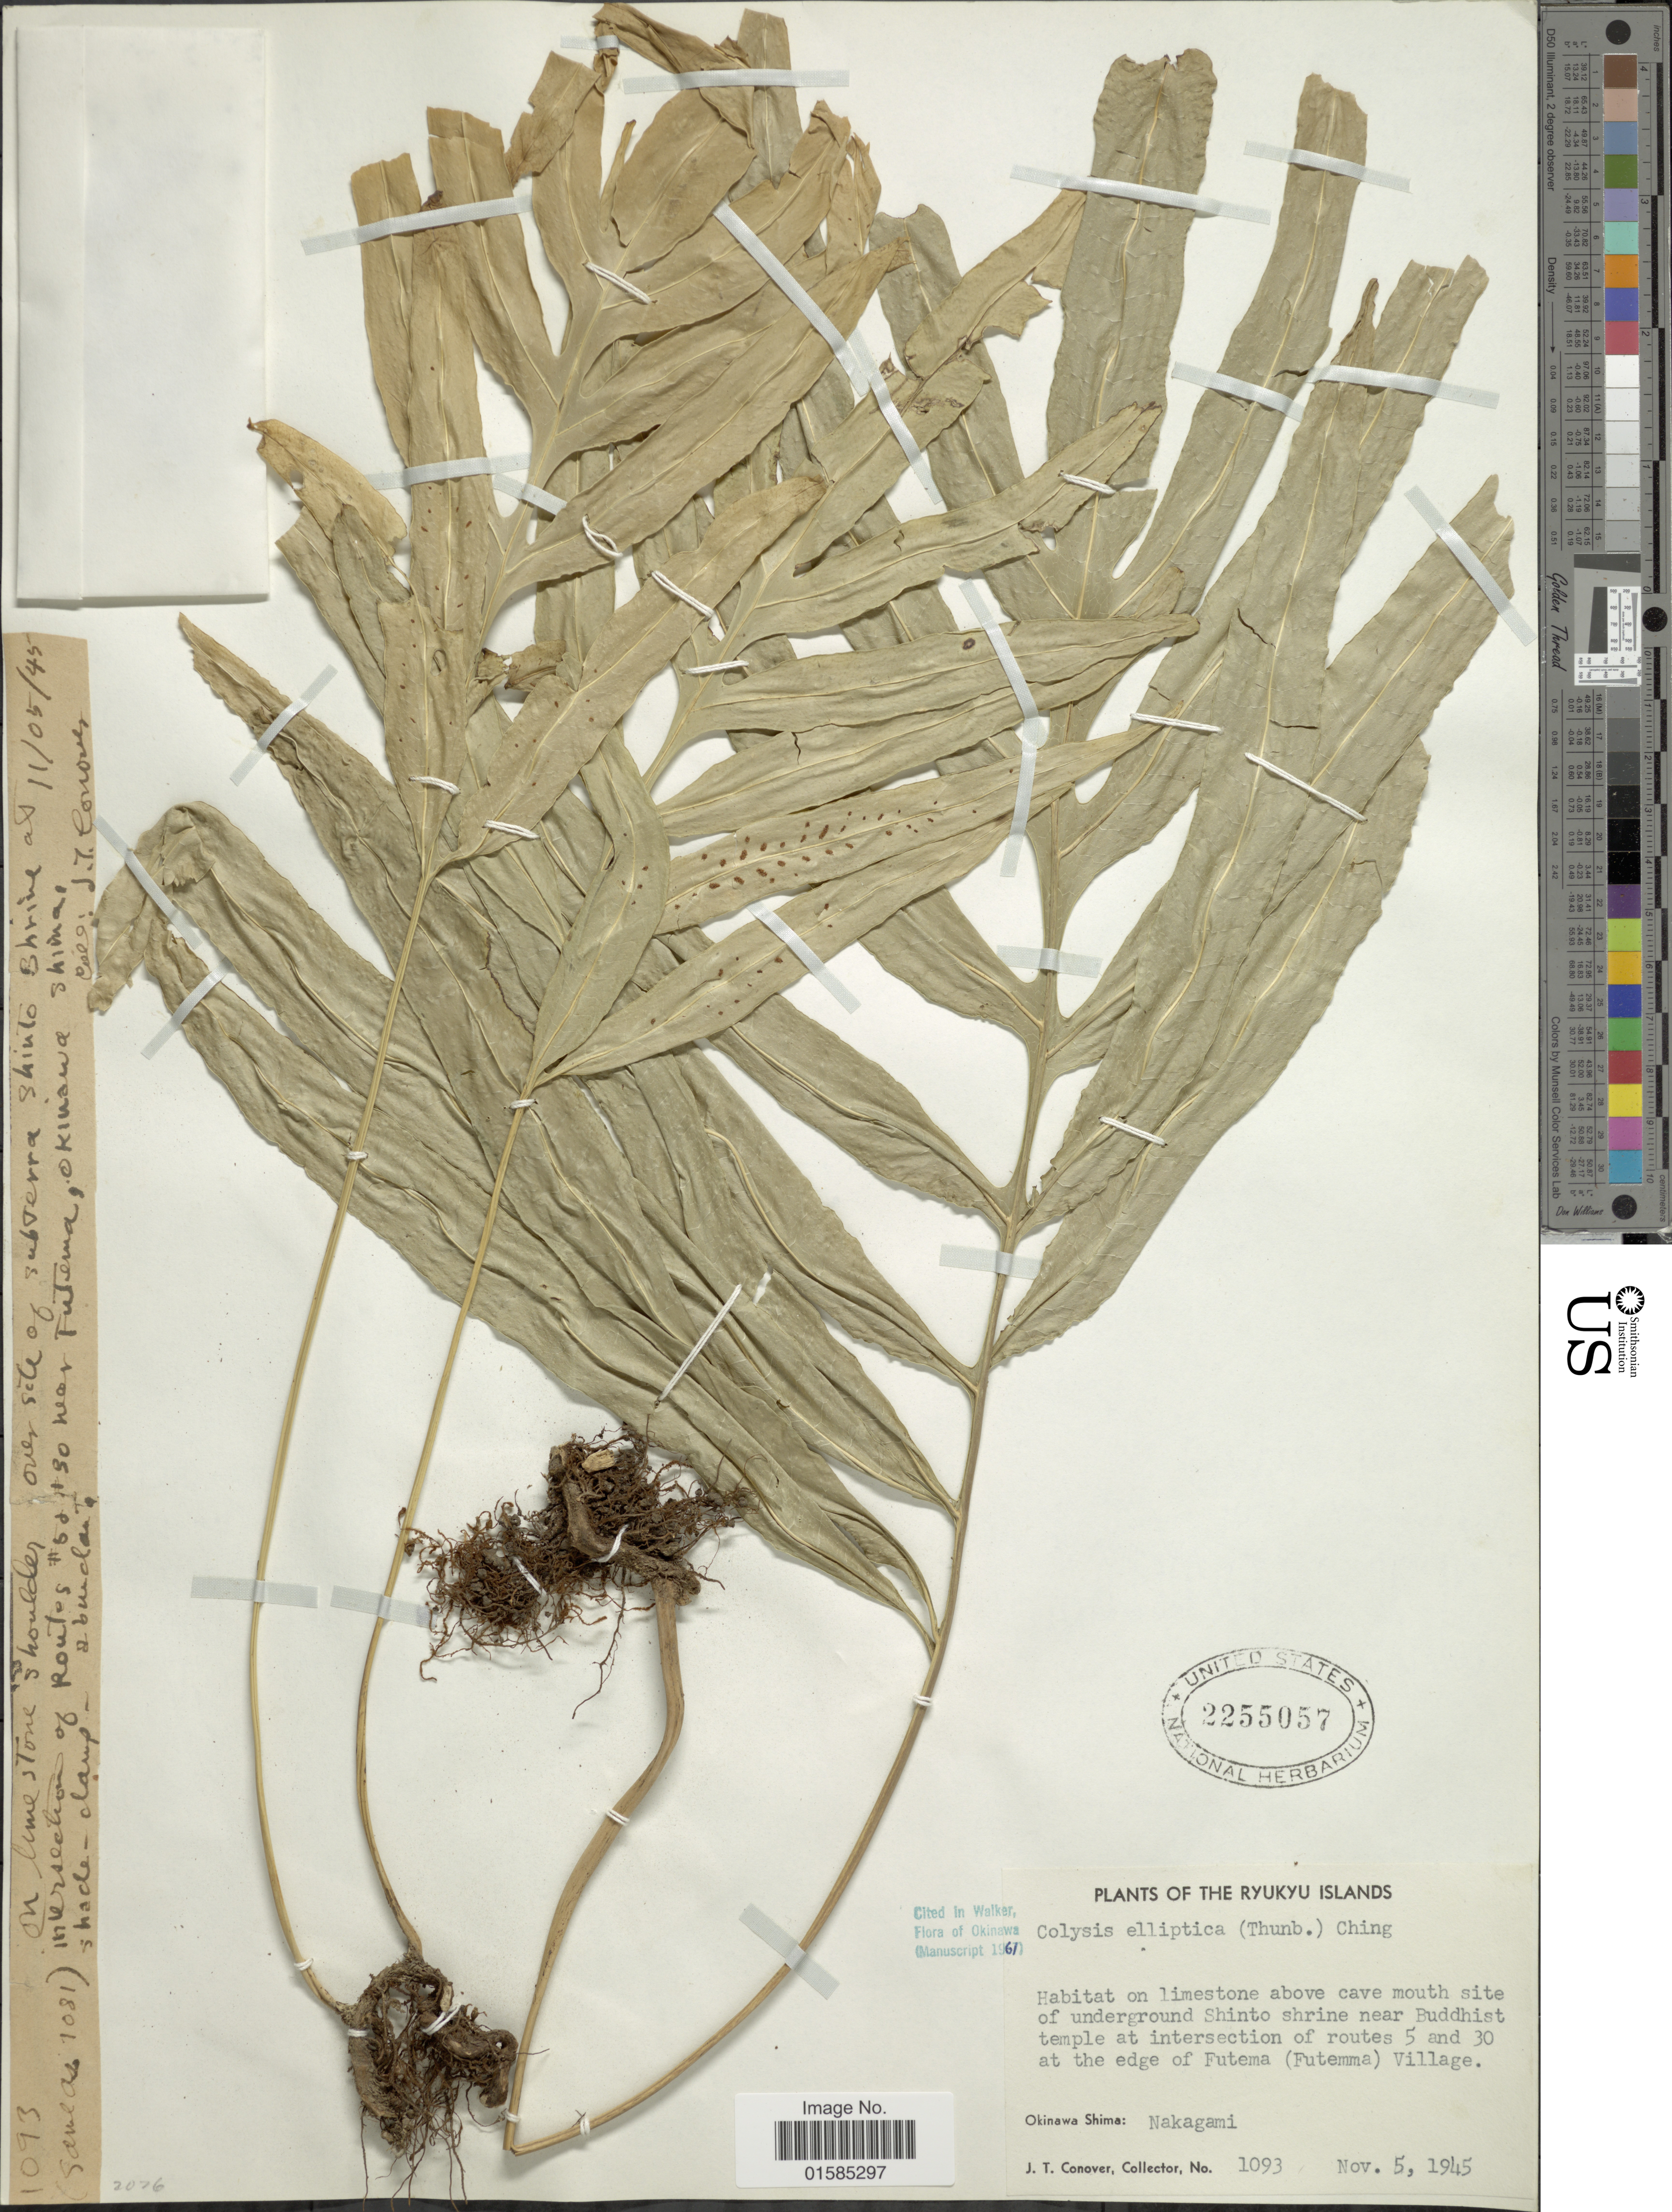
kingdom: Plantae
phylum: Tracheophyta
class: Polypodiopsida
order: Polypodiales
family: Polypodiaceae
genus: Leptochilus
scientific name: Leptochilus ellipticus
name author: (Thunb.) Noot.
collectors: J. T. Conover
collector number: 1093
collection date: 1945-11-05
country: Japan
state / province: Okinawa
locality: Ryukyu Islands: Habitat on limestone above cave mouth site of undergrouind Shinto shrine near Buddhist temple at intersection of routes 5 and 30 at the edge of Futema (Futemma) Village, Okinawa Shima; Nakagami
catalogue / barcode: US 2255057